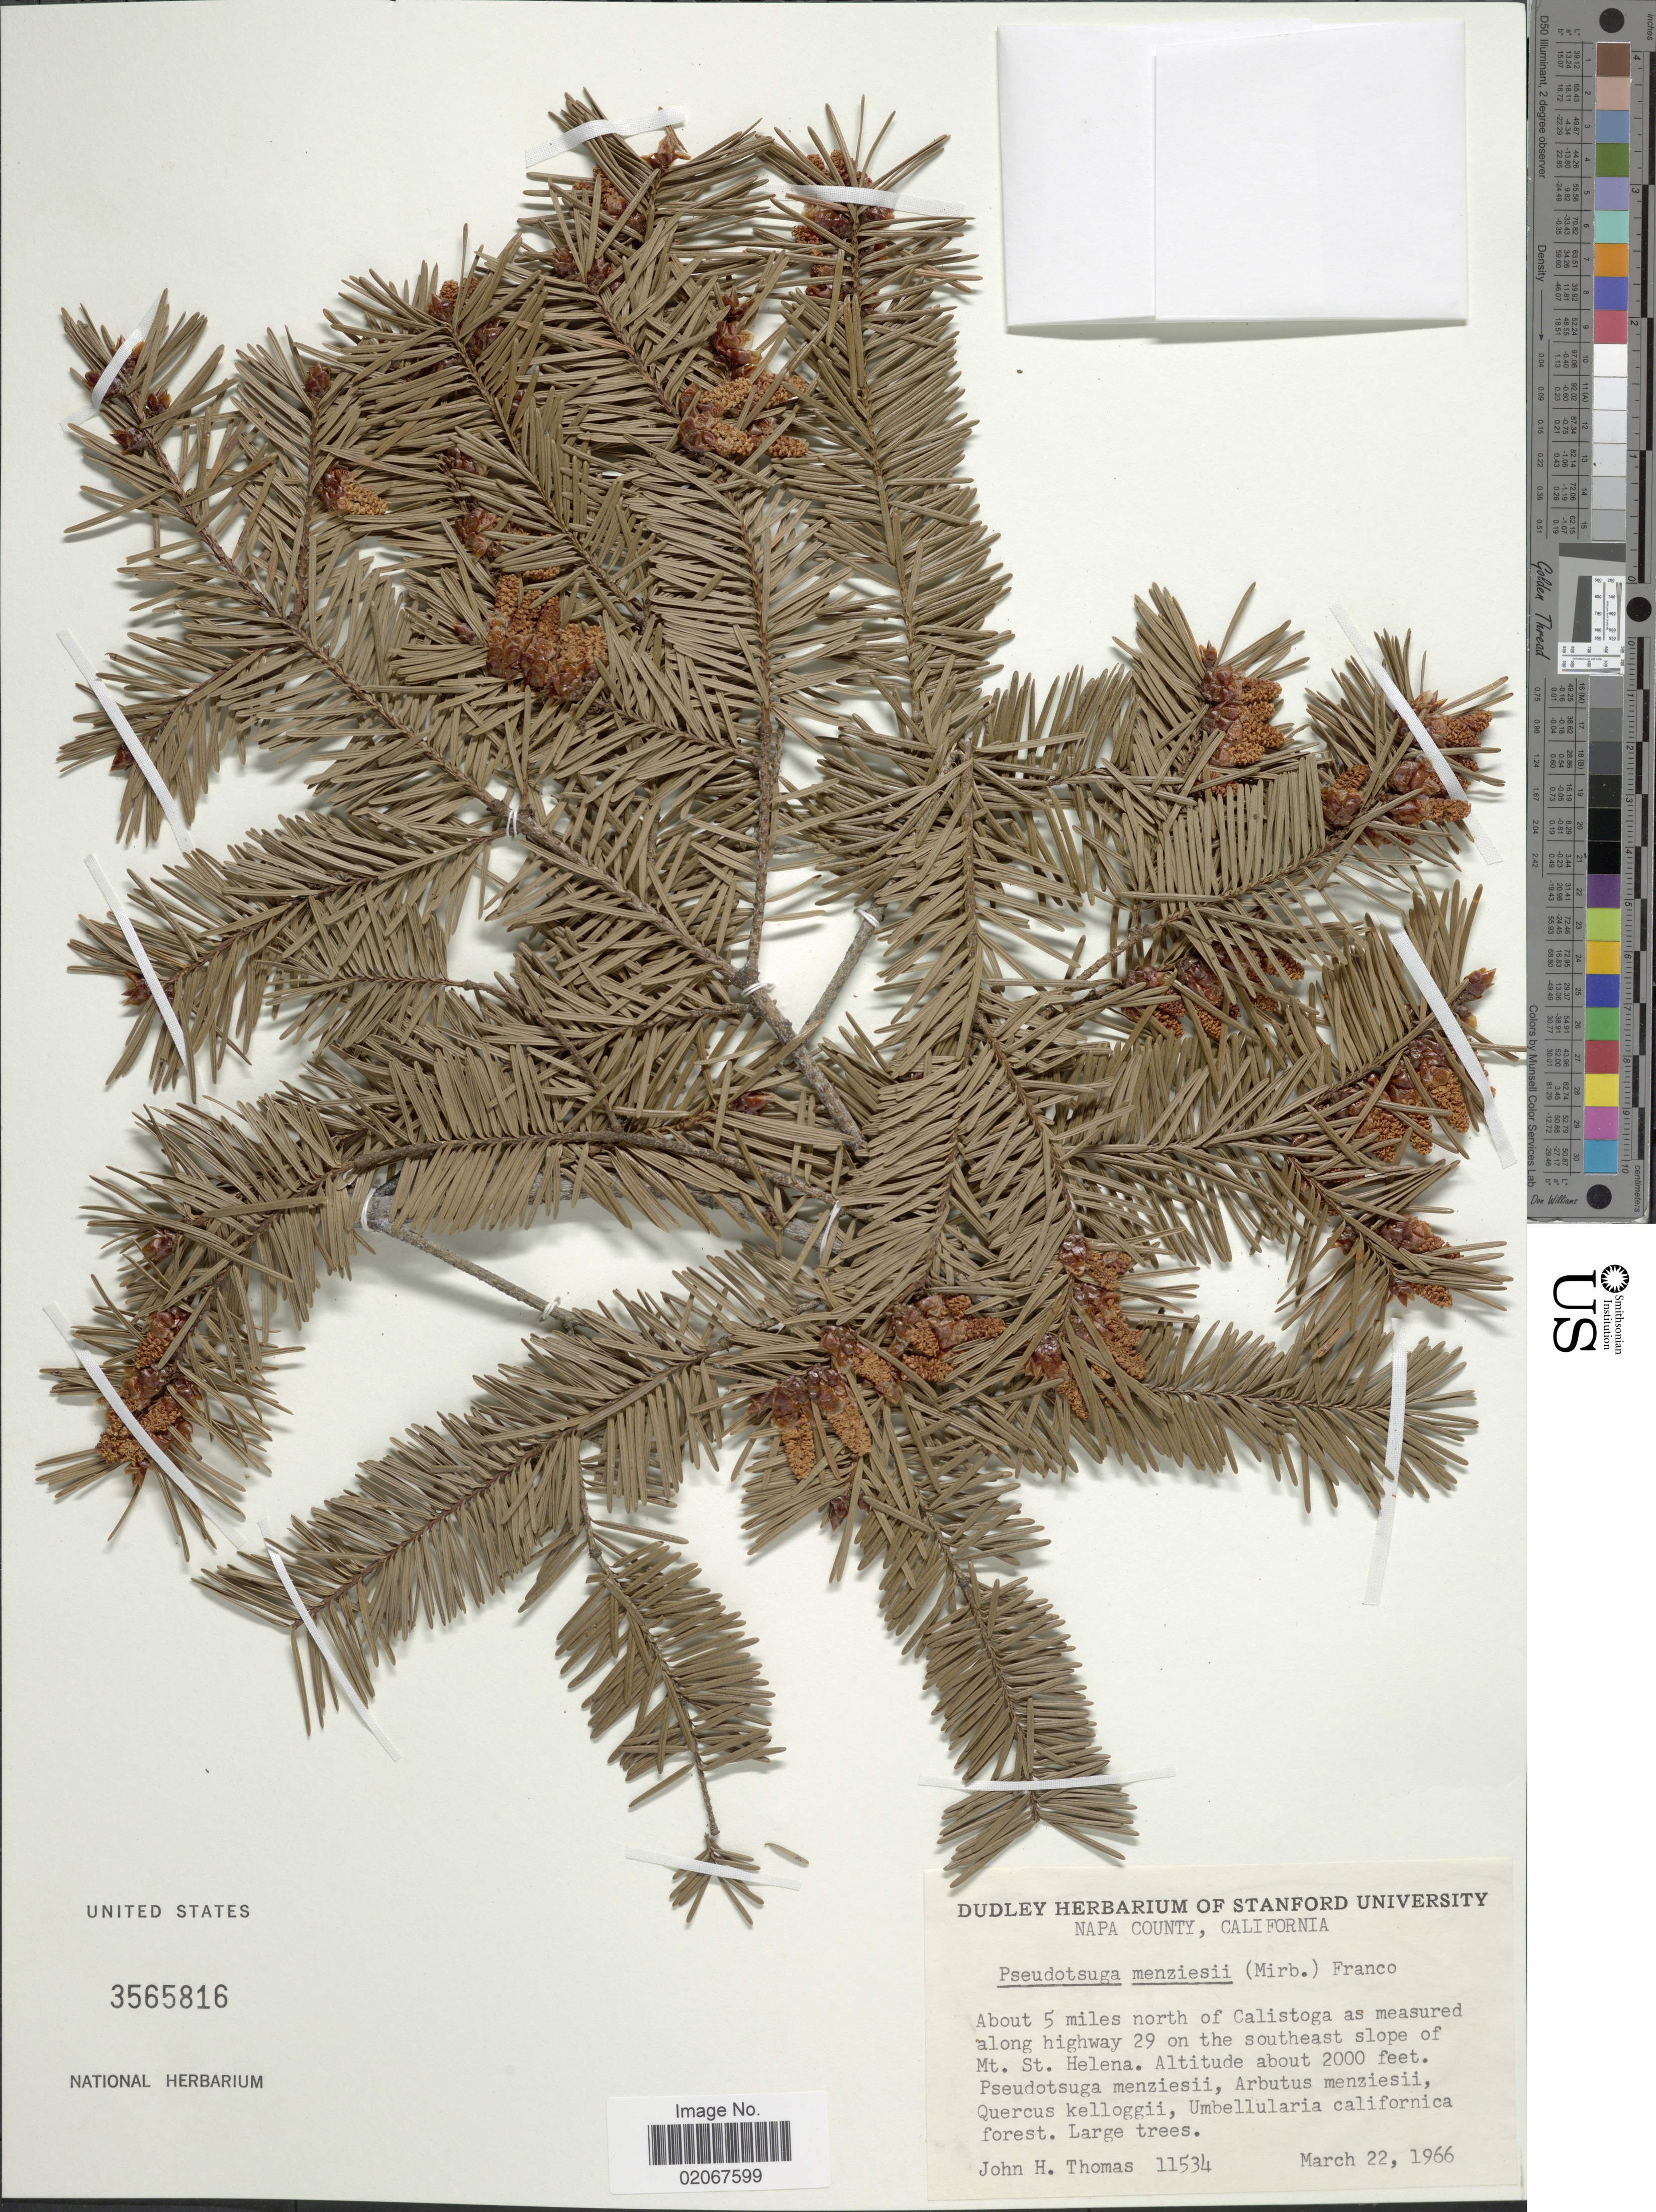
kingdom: Plantae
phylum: Tracheophyta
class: Pinopsida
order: Pinales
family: Pinaceae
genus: Pseudotsuga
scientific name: Pseudotsuga menziesii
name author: (Mirb.) Franco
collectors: J. H. Thomas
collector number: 11534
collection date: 1966-03-22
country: United States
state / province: California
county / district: Napa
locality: Napa County, about 5 miles north of Calistoga as measured along highway 29 on the southeast slope of Mt. St. Helena.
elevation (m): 610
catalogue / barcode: US 3565816